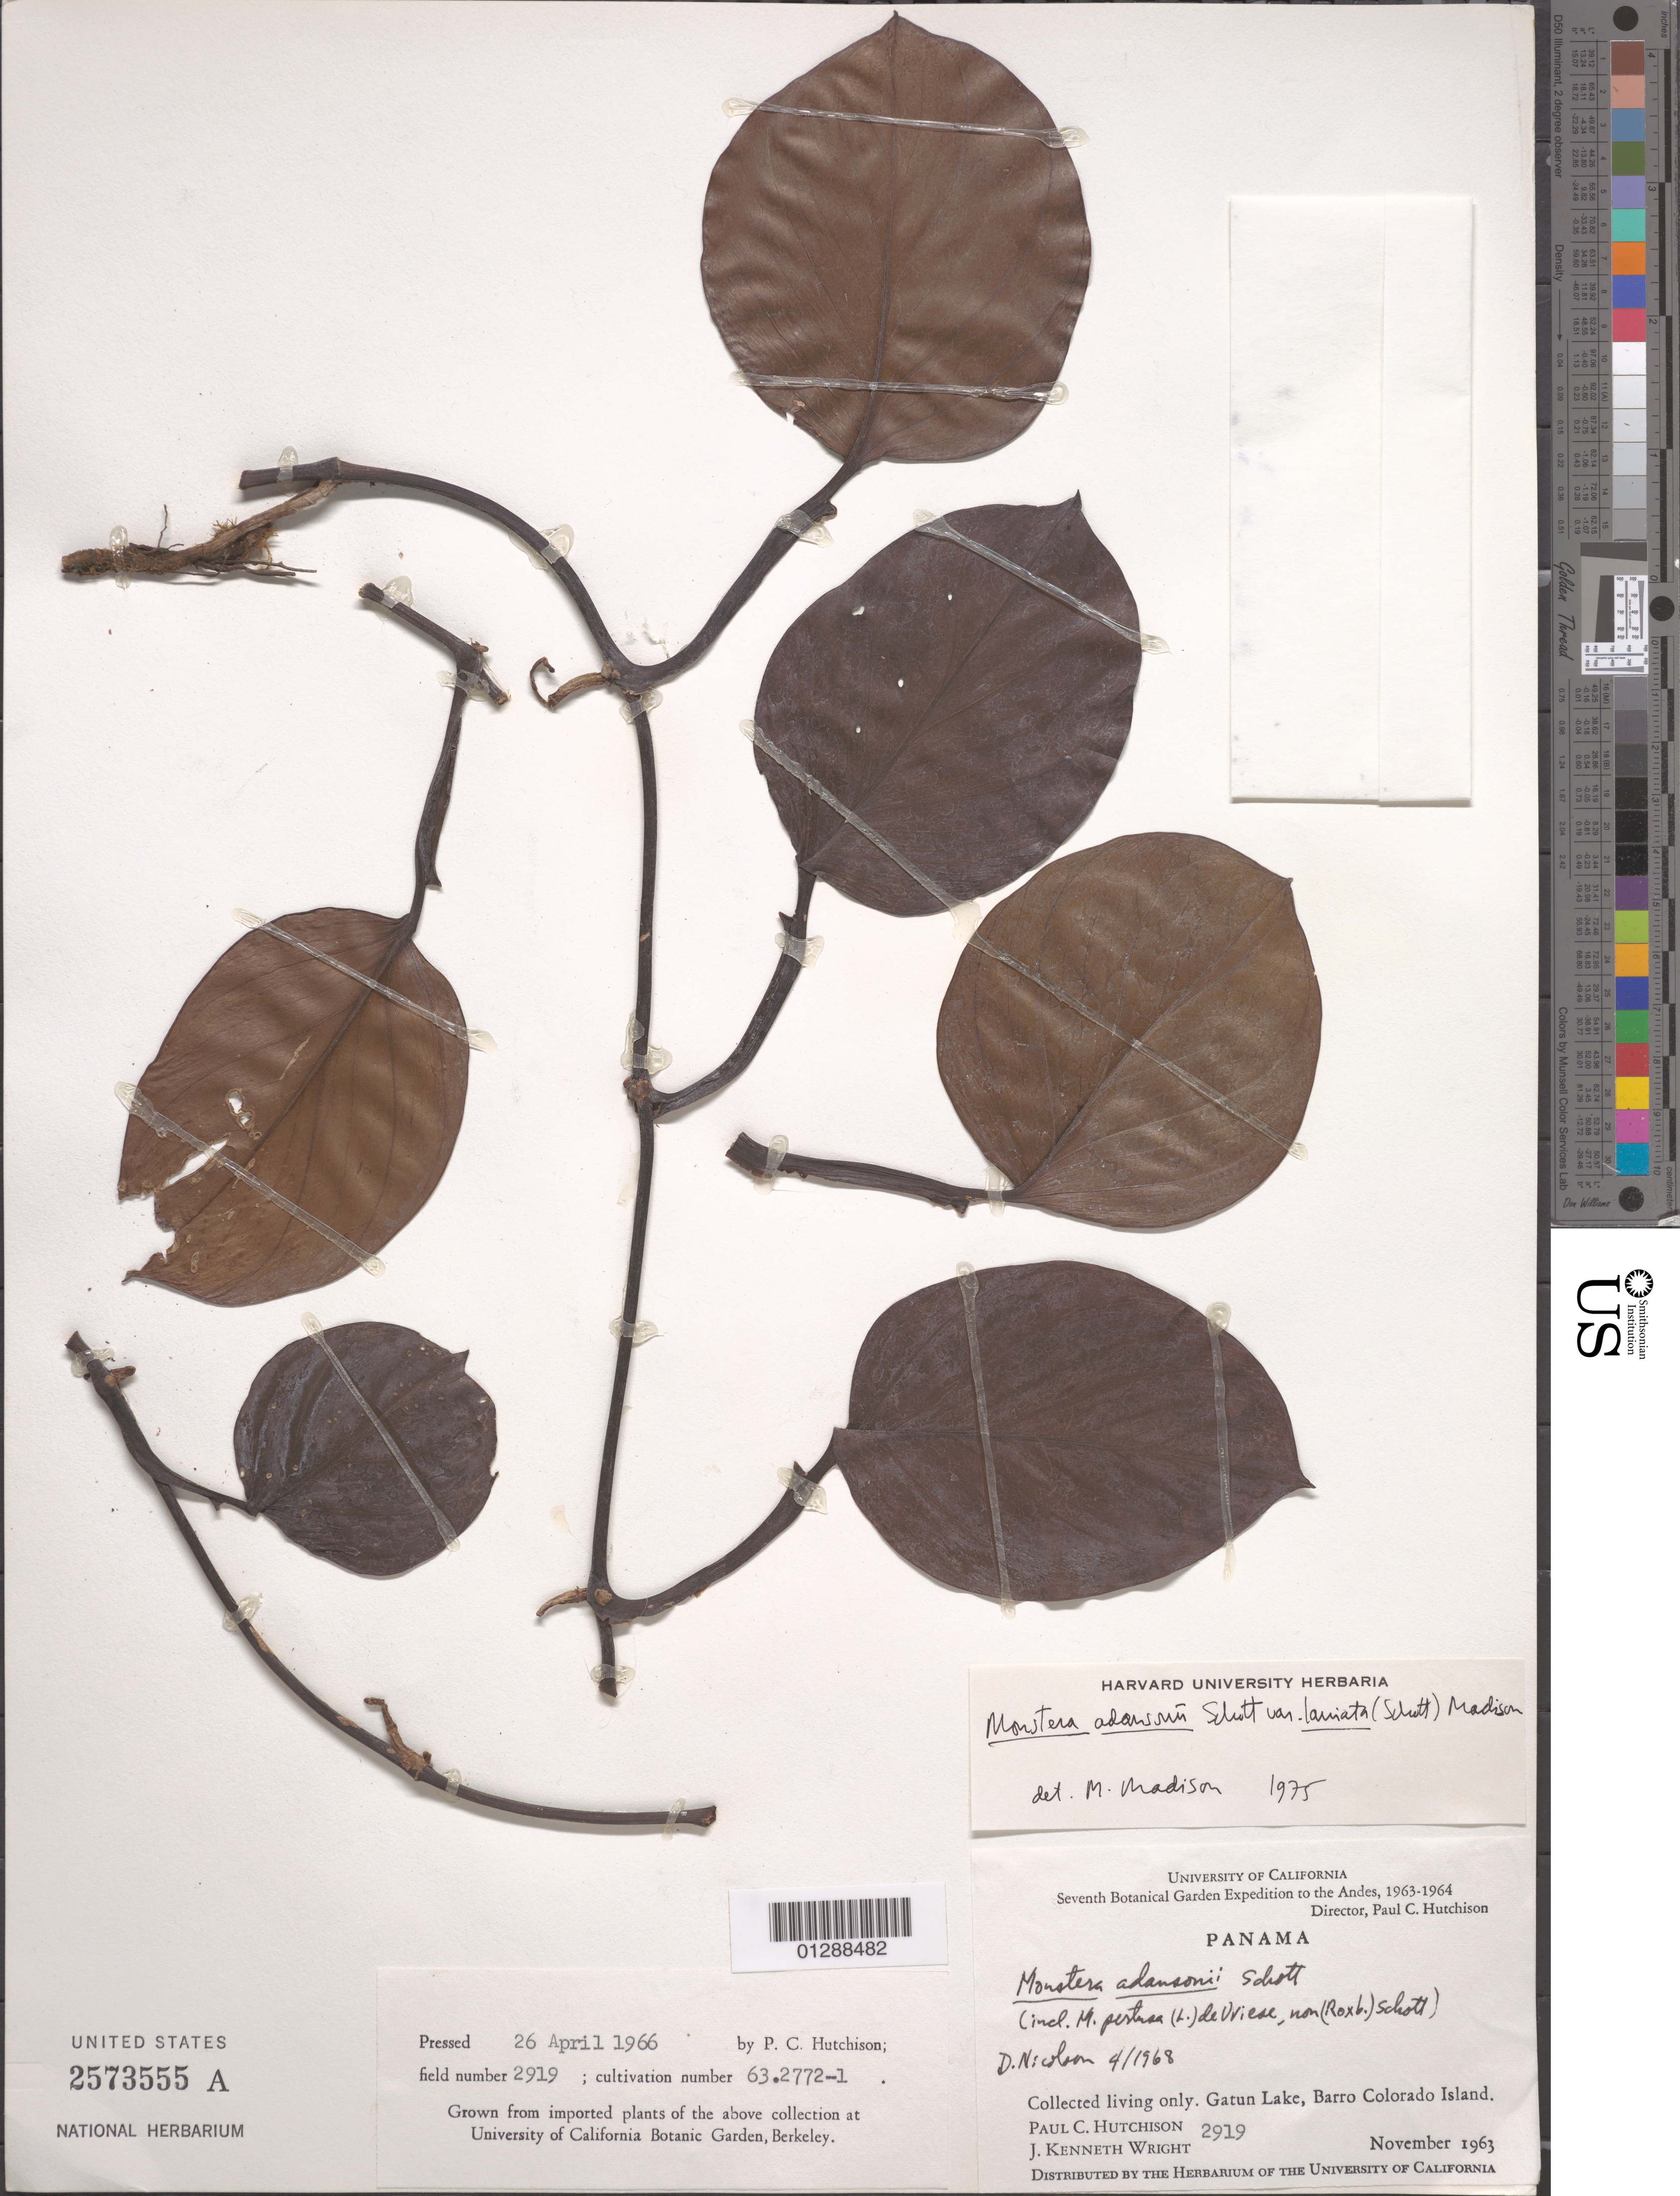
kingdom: Plantae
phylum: Tracheophyta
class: Liliopsida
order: Alismatales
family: Araceae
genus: Monstera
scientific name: Monstera adansonii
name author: Schott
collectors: P. C. Hutchison & J. K. Wright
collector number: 2919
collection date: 1963-11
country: Panama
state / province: Panamá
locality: The Andes. Gatun Lake, Barro Colorado Island.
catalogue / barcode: US 2573555A